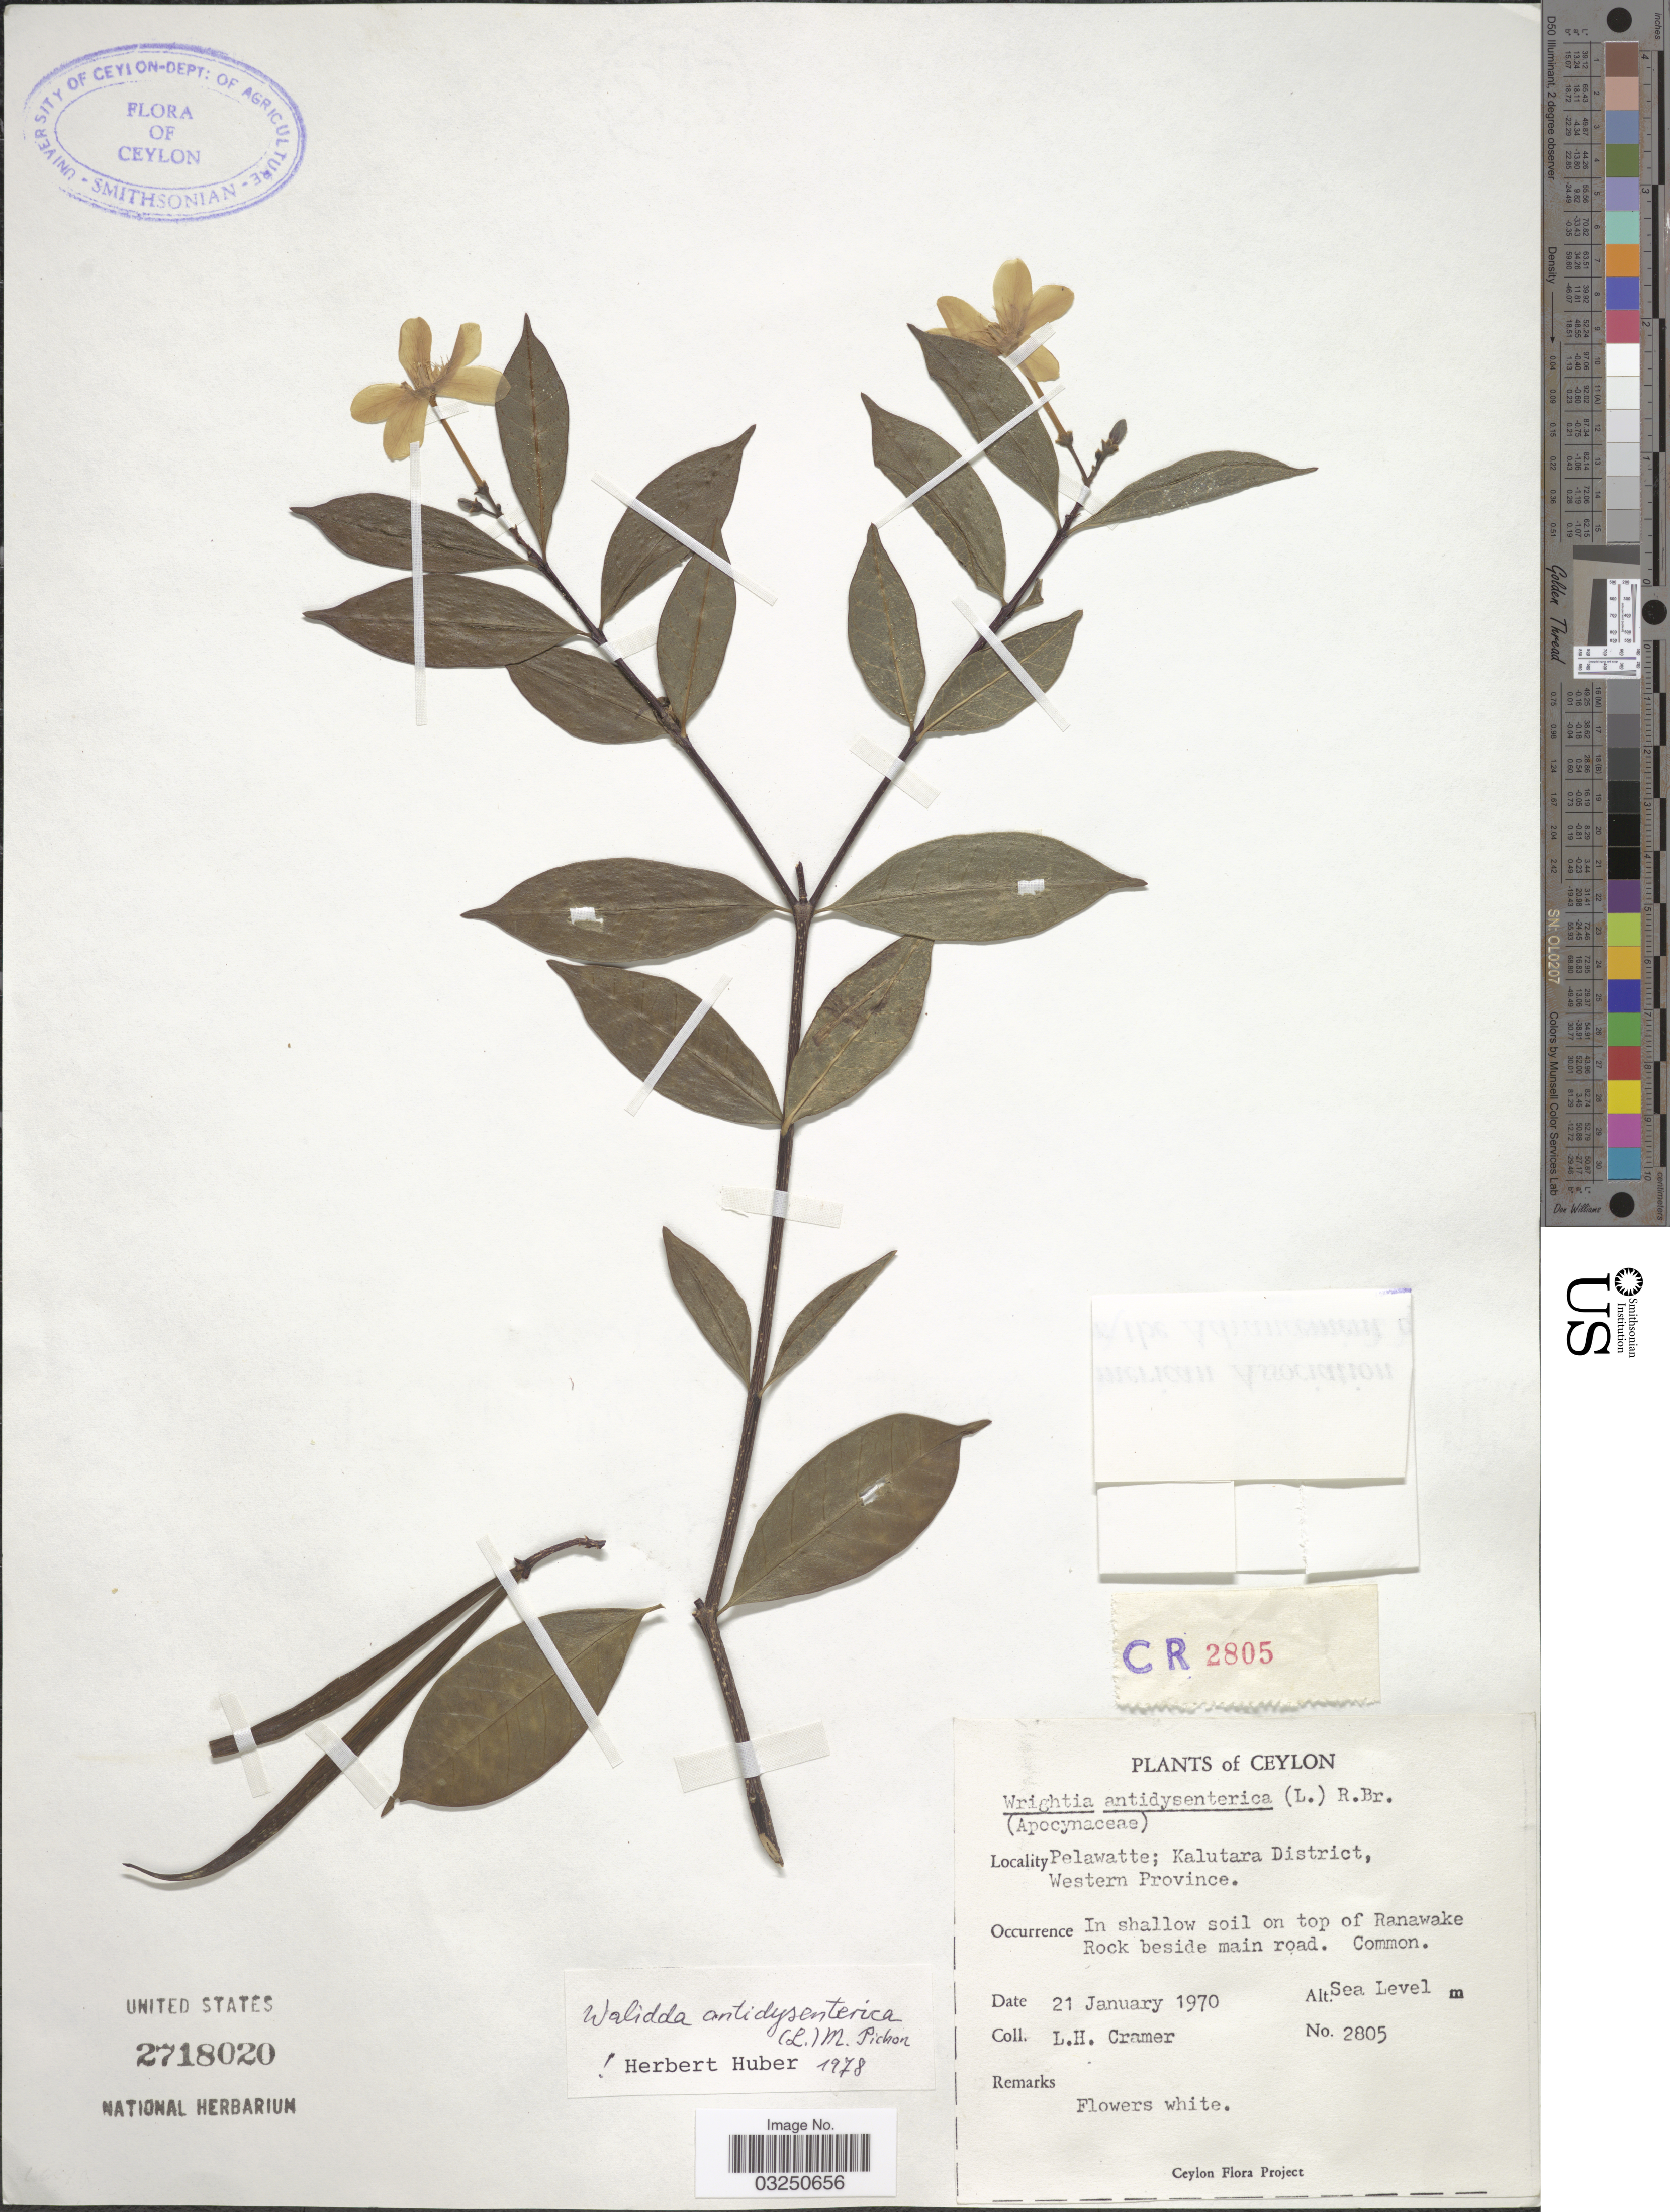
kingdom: Plantae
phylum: Tracheophyta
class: Magnoliopsida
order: Gentianales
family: Apocynaceae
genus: Wrightia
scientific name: Wrightia antidysenterica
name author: (L.) R. Br.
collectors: L. H. Cramer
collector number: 2805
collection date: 1970-01-21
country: Sri Lanka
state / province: Western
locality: Ceylon. Pelawatte; Kalutara District. In shallow soil on top of Ranawake Rock beside main road.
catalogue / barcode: US 2718020